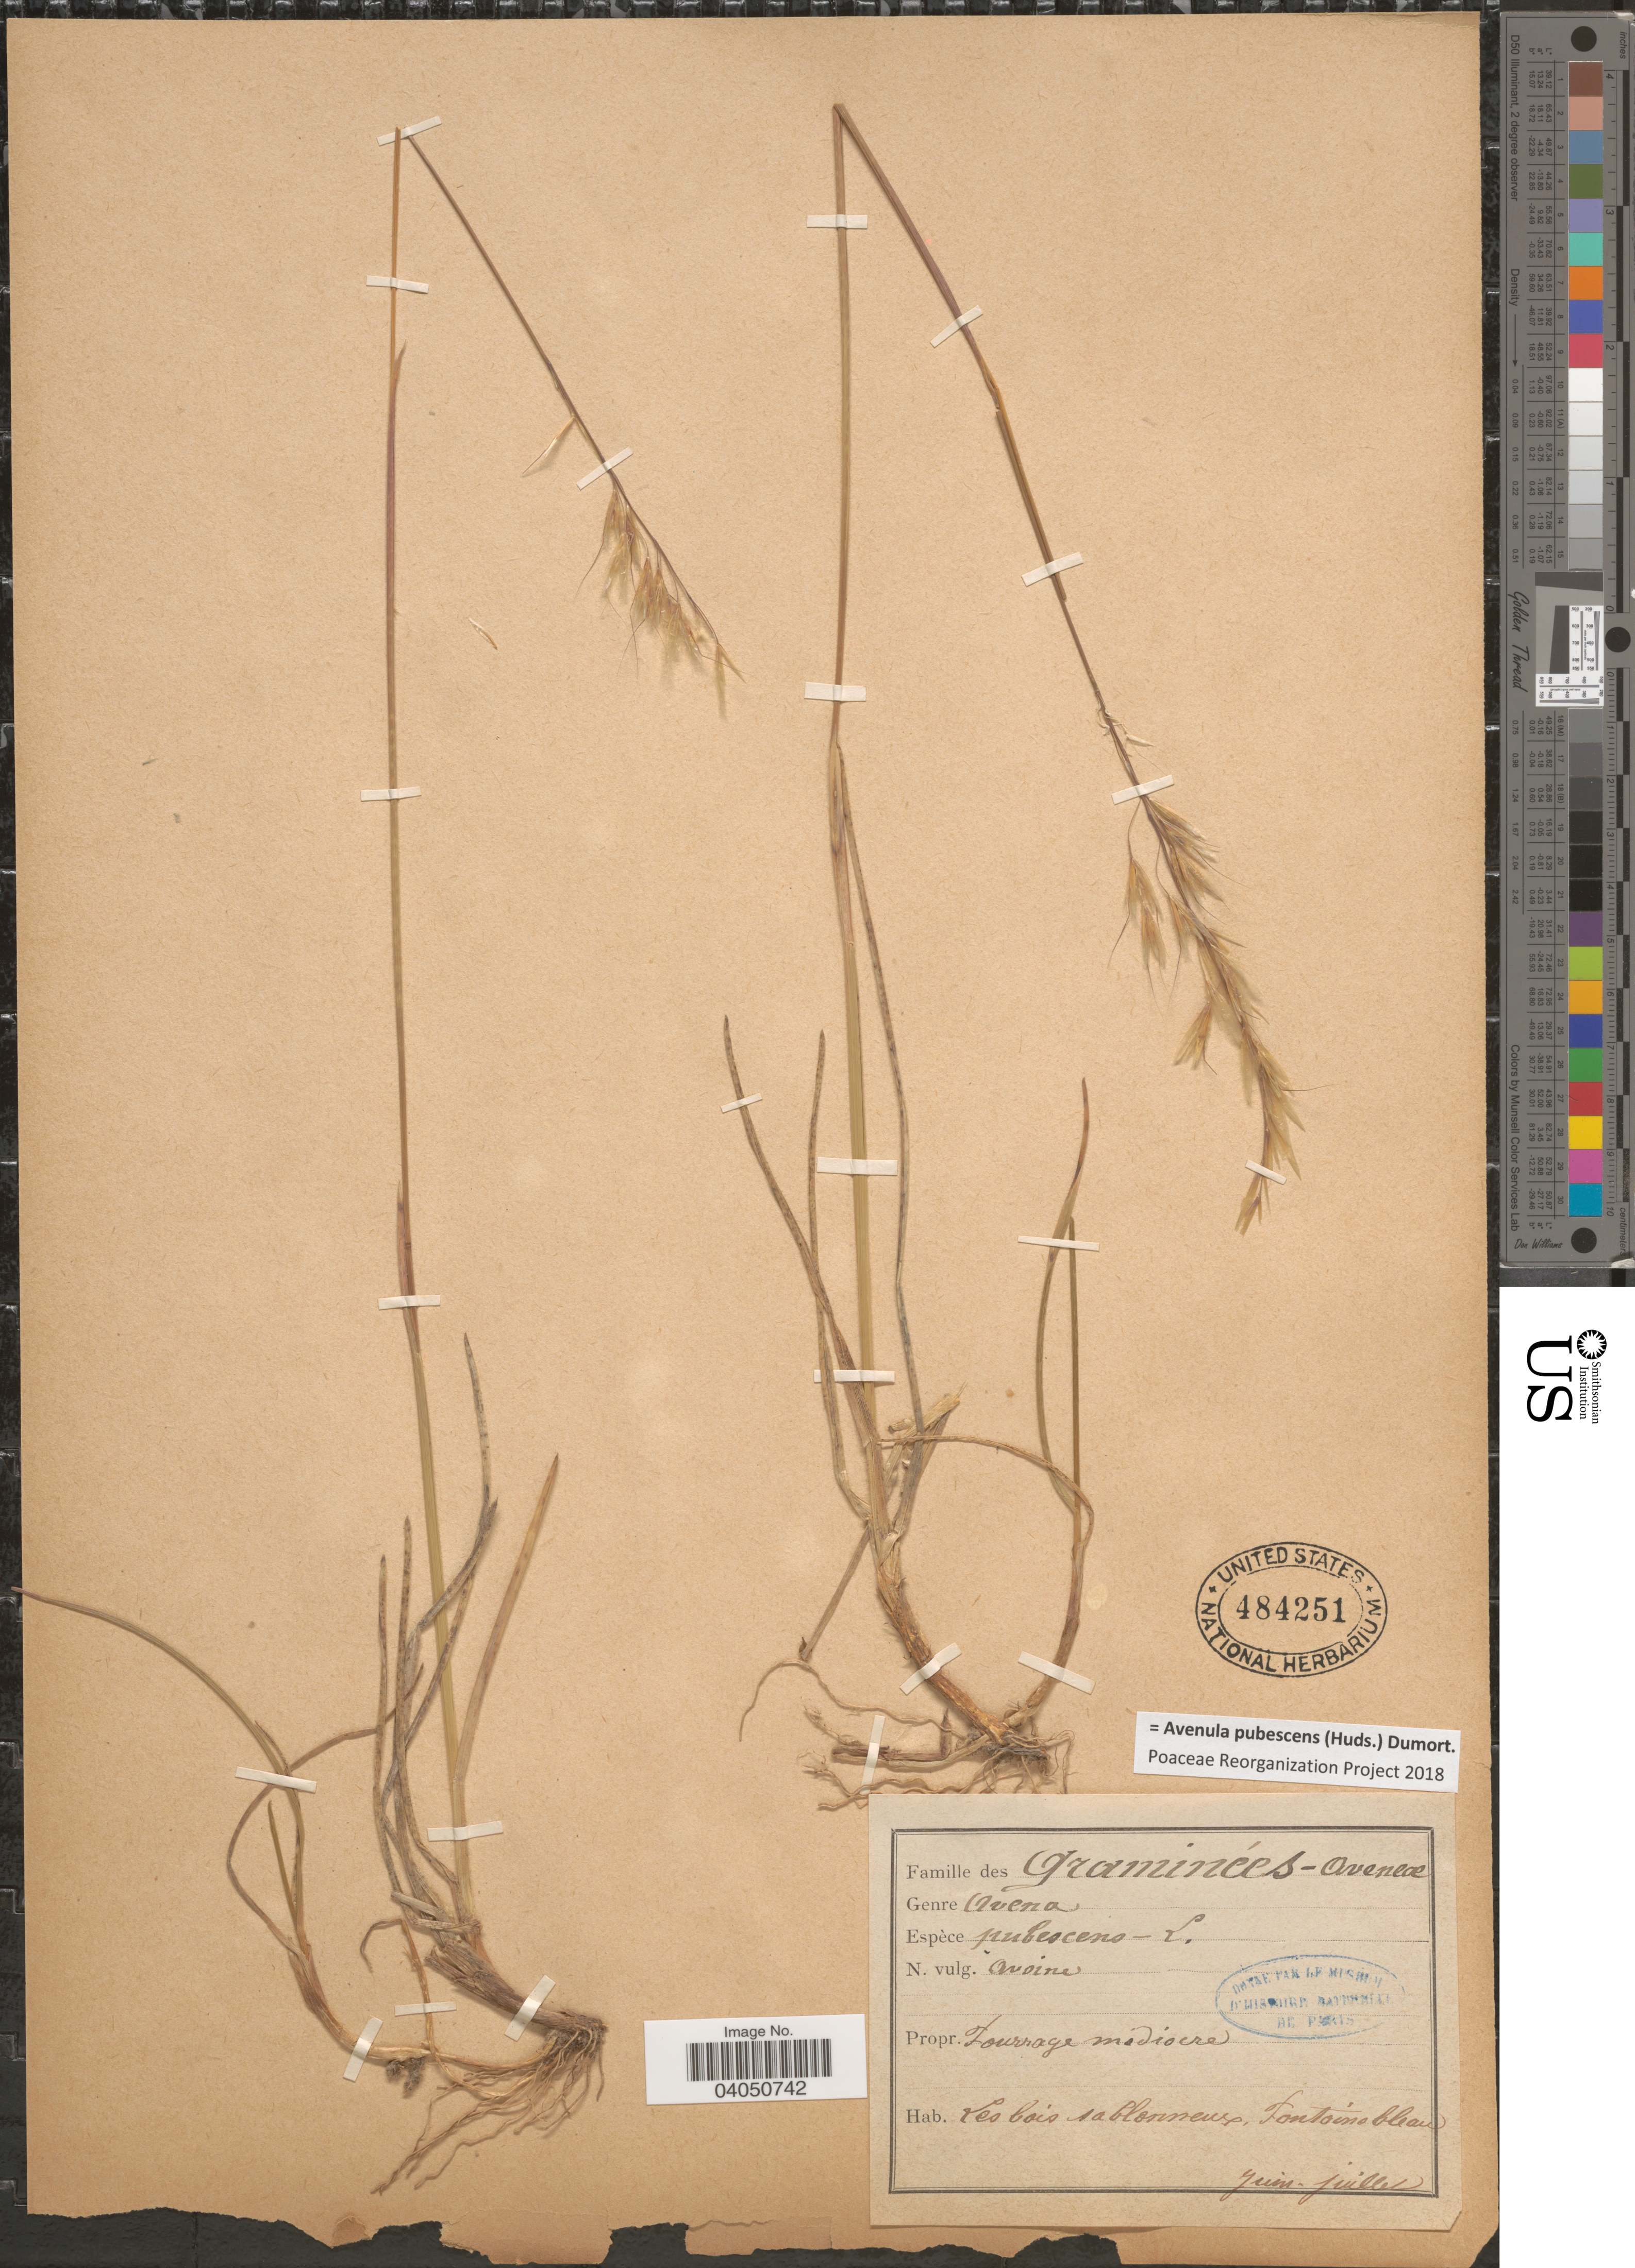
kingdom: Plantae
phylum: Tracheophyta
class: Liliopsida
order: Poales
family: Poaceae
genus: Avenula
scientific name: Avenula pubescens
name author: (Huds.) Dumort.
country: France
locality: Propr. Fourrage mediocre. Les bois sablonneux, fontaine bleau.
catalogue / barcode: US 484251